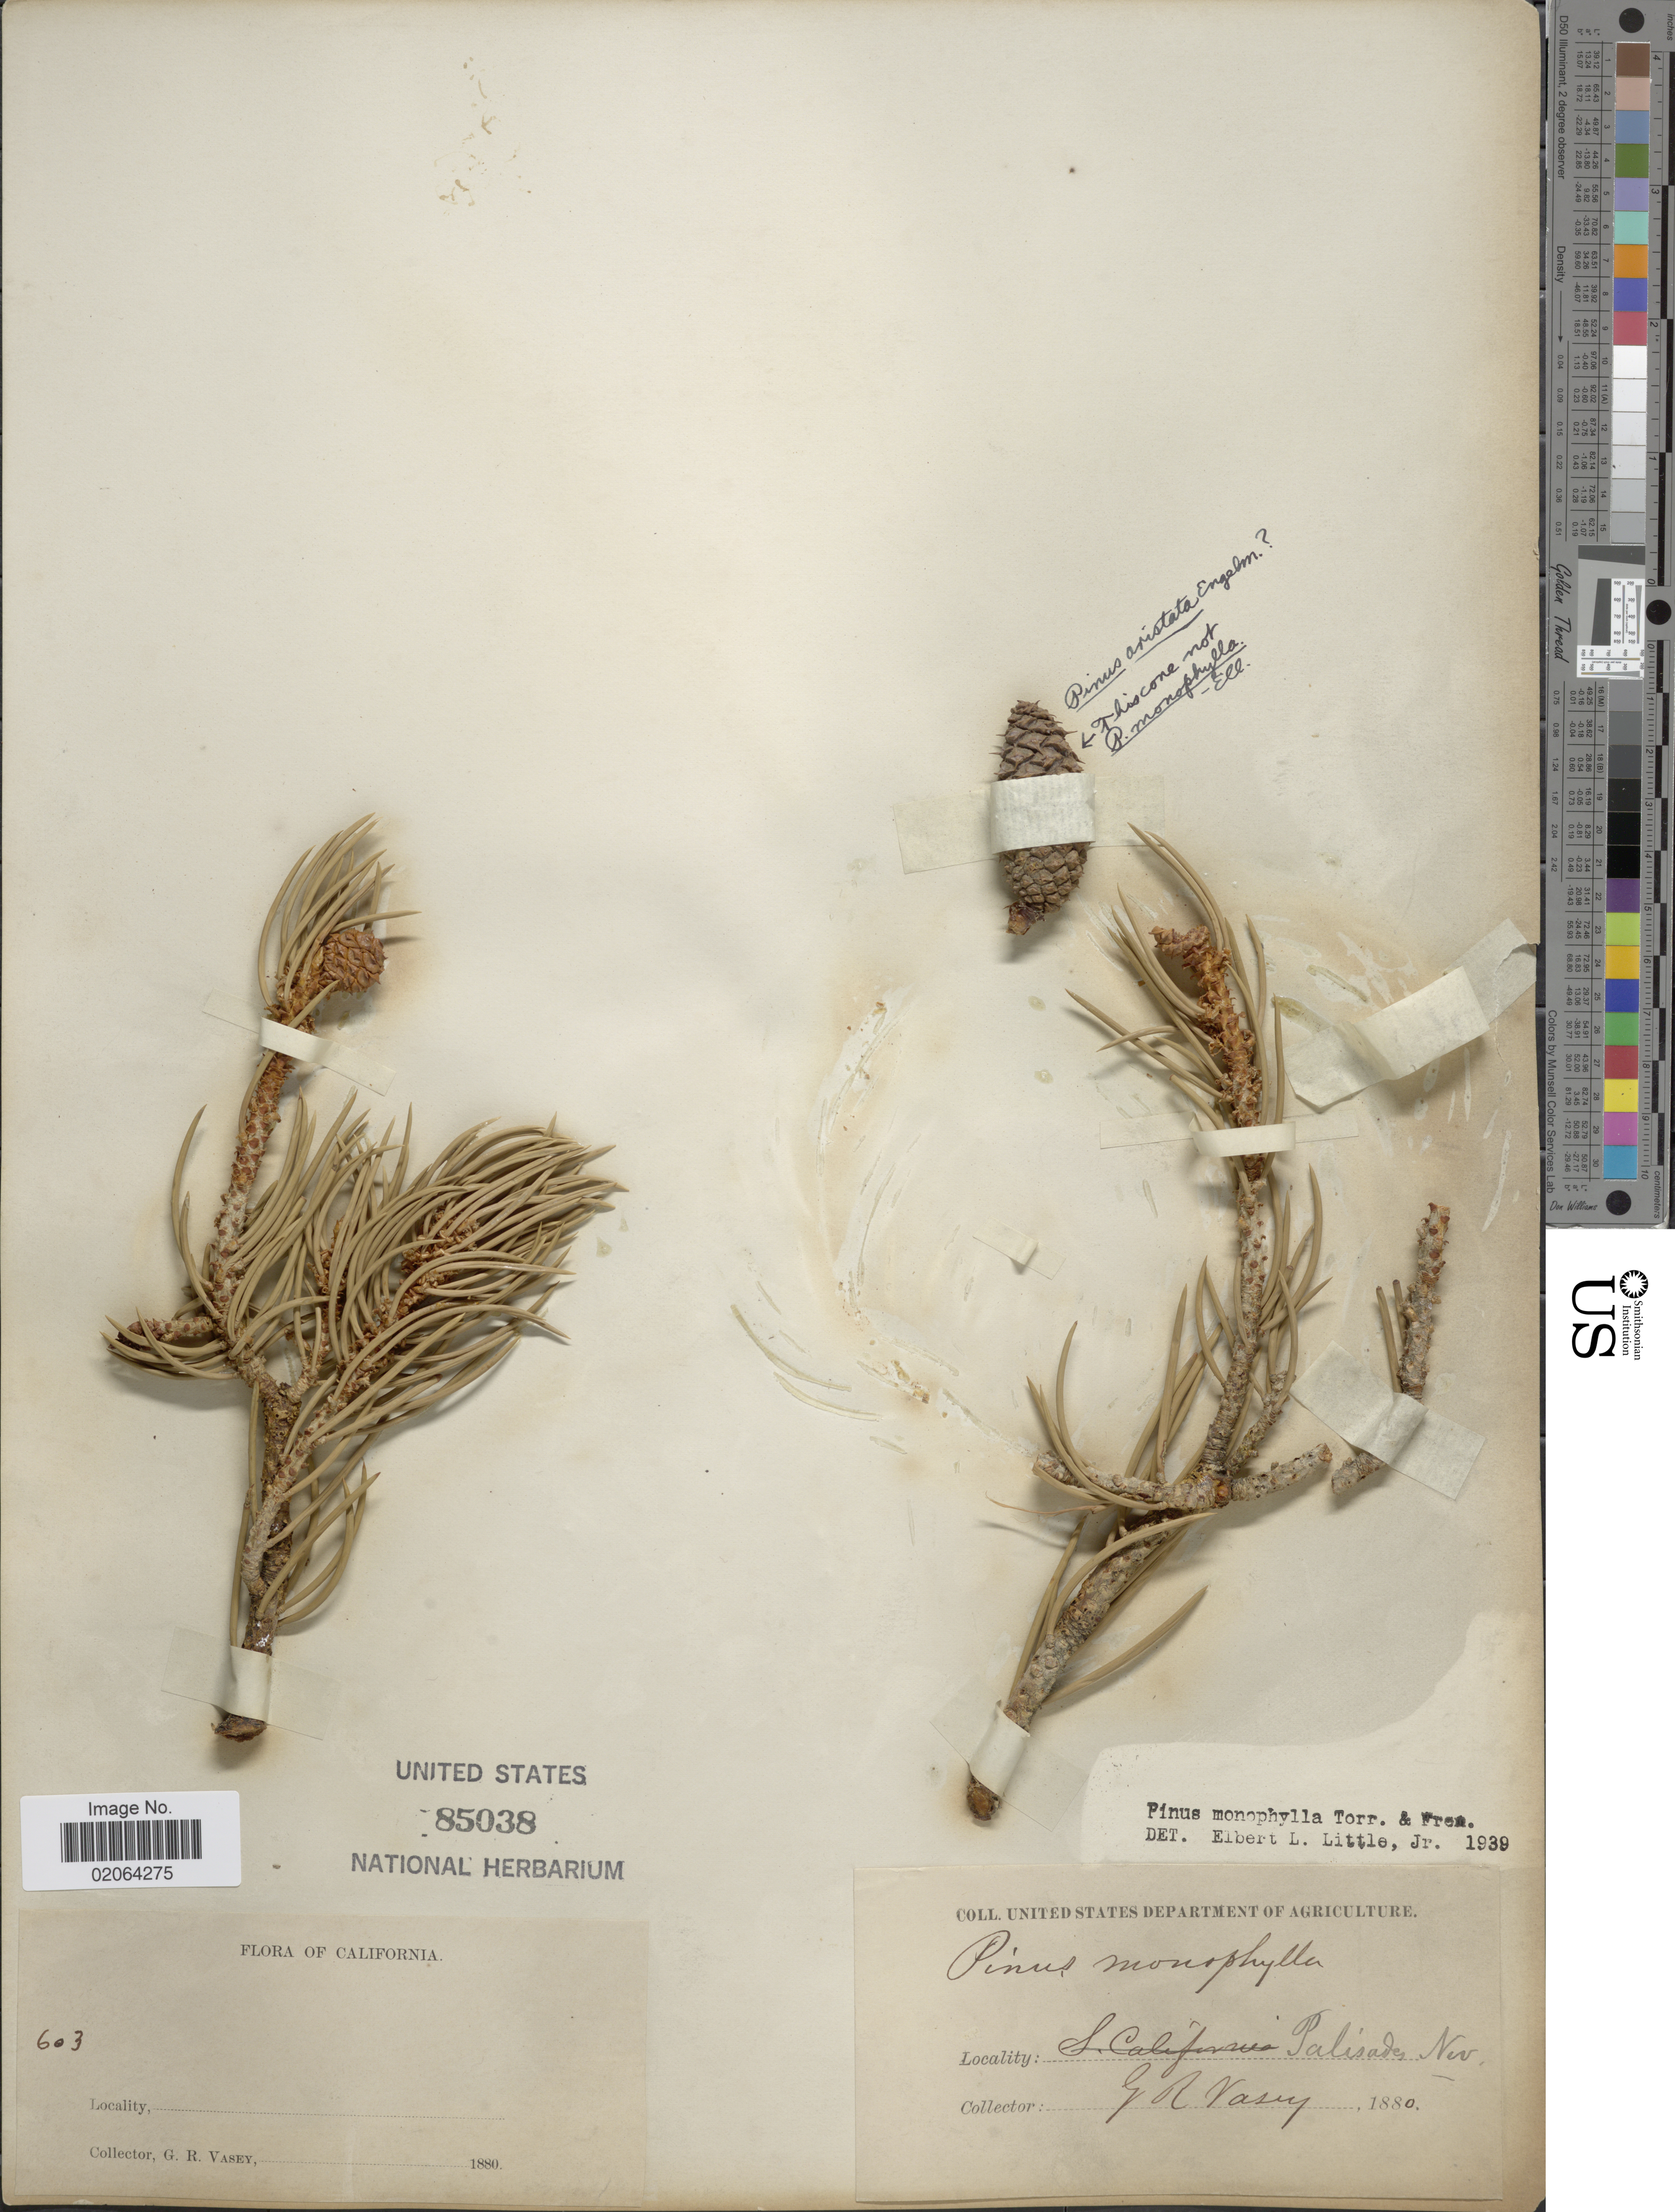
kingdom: Plantae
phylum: Tracheophyta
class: Pinopsida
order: Pinales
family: Pinaceae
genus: Pinus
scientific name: Pinus monophylla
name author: Torr. & Frém.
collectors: G. R. Vasey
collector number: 603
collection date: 1880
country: United States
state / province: Nevada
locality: Palisades, Nev.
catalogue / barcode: US 85038